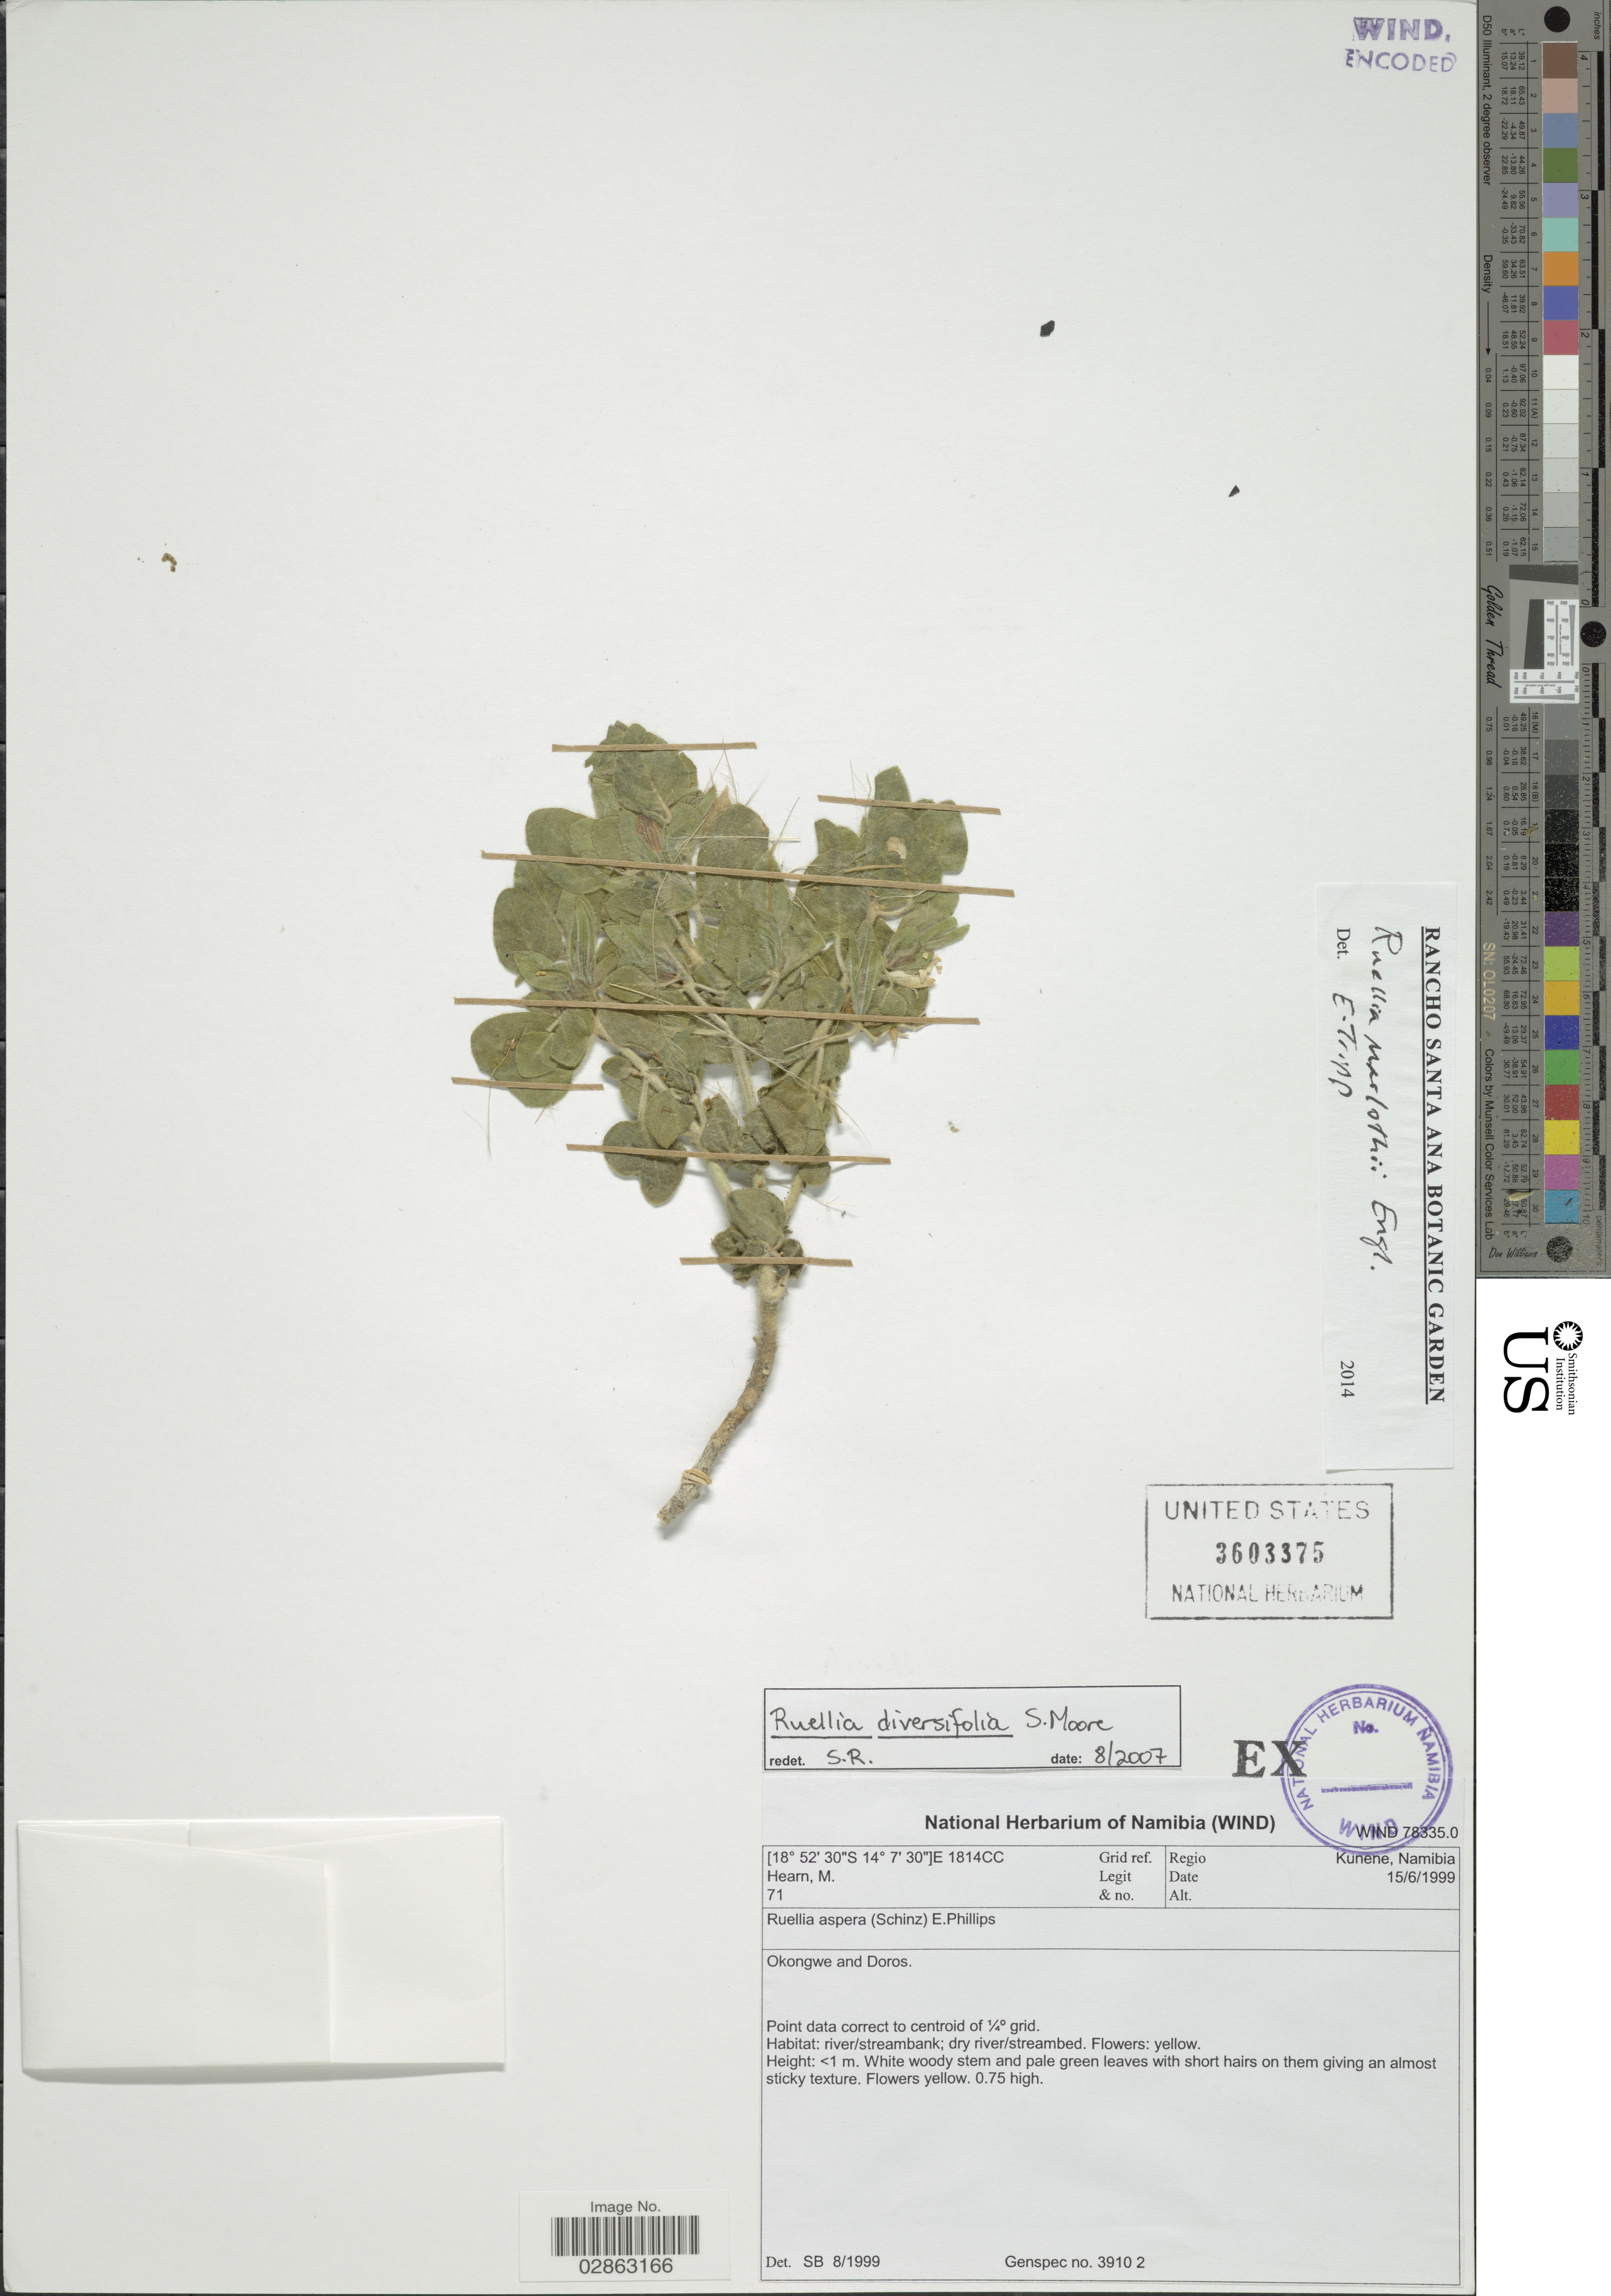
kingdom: Plantae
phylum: Tracheophyta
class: Magnoliopsida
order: Lamiales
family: Acanthaceae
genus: Ruellia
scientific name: Ruellia marlothii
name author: Engl.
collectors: M. Hearn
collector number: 71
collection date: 1999-06-15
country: Namibia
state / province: Kunene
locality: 1814CC Grid ref. Okongwe and Doros.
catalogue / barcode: US 3603375